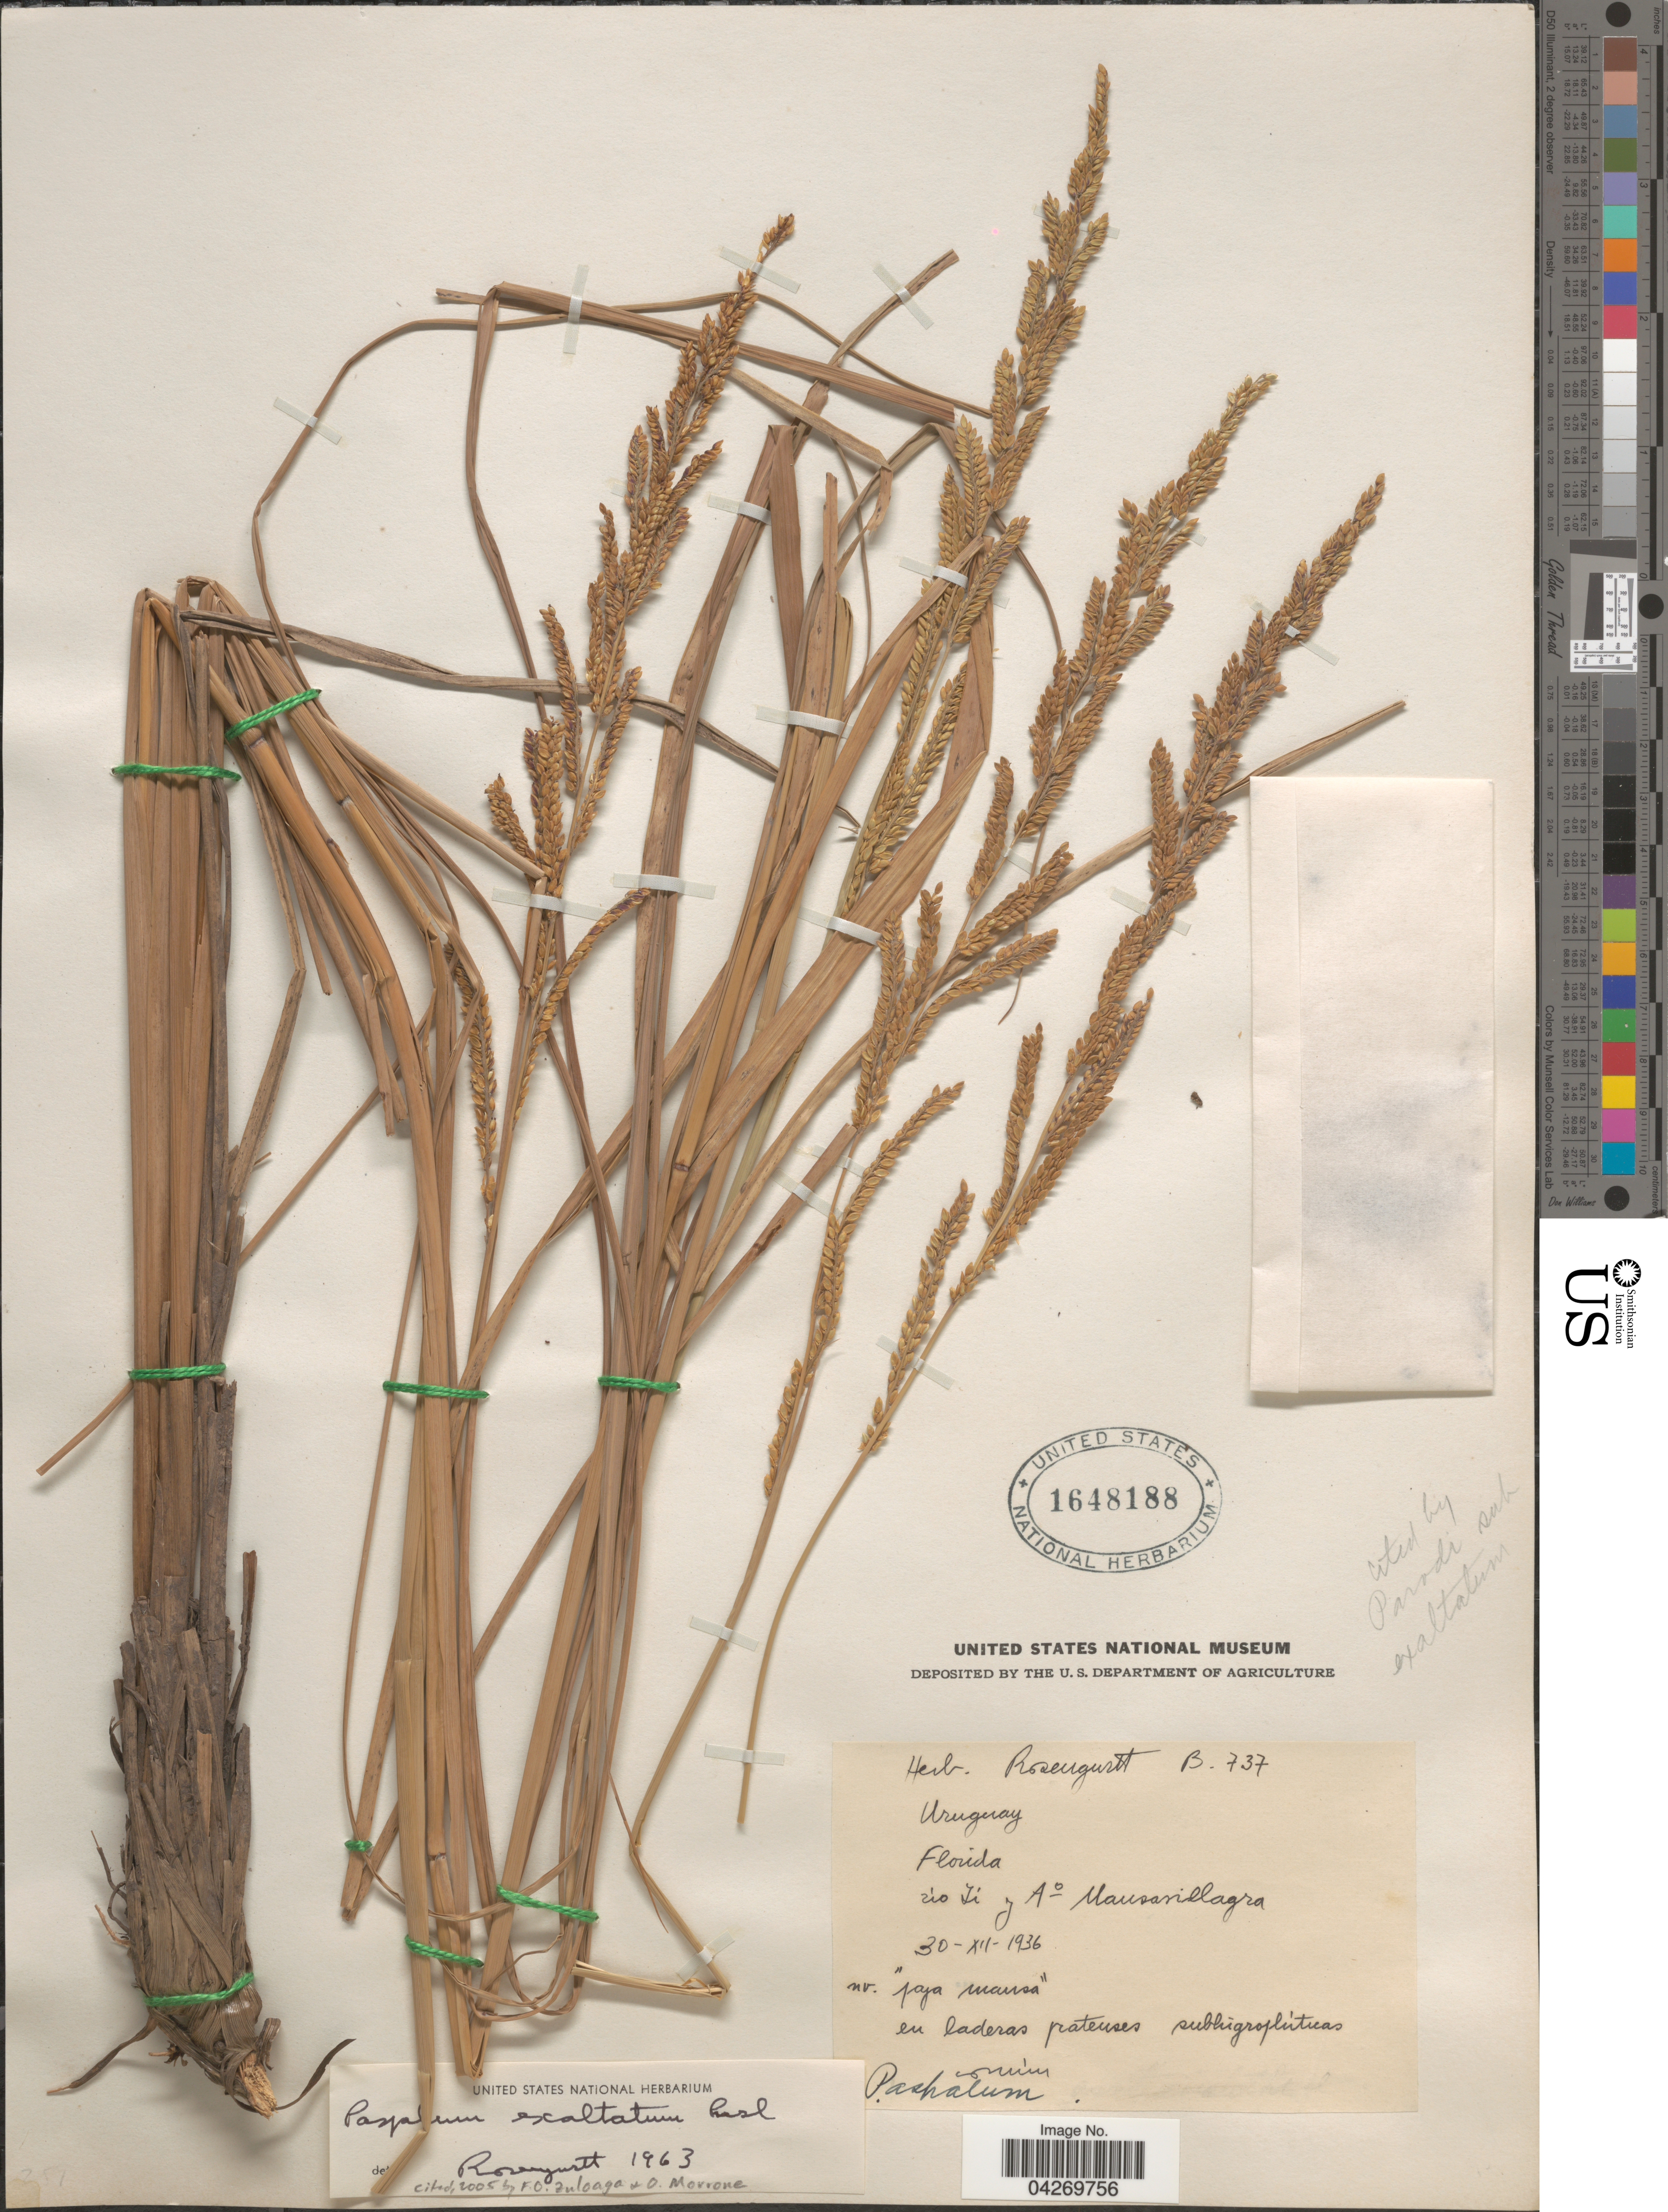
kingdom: Plantae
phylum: Tracheophyta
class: Liliopsida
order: Poales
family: Poaceae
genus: Paspalum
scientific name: Paspalum exaltatum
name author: J. Presl in C. Presl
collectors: ex herb. Rosengurtt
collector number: B737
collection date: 1936-12-30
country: Uruguay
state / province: Florida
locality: Rio Yi y Ao Mansavillagra.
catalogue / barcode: US 1648188